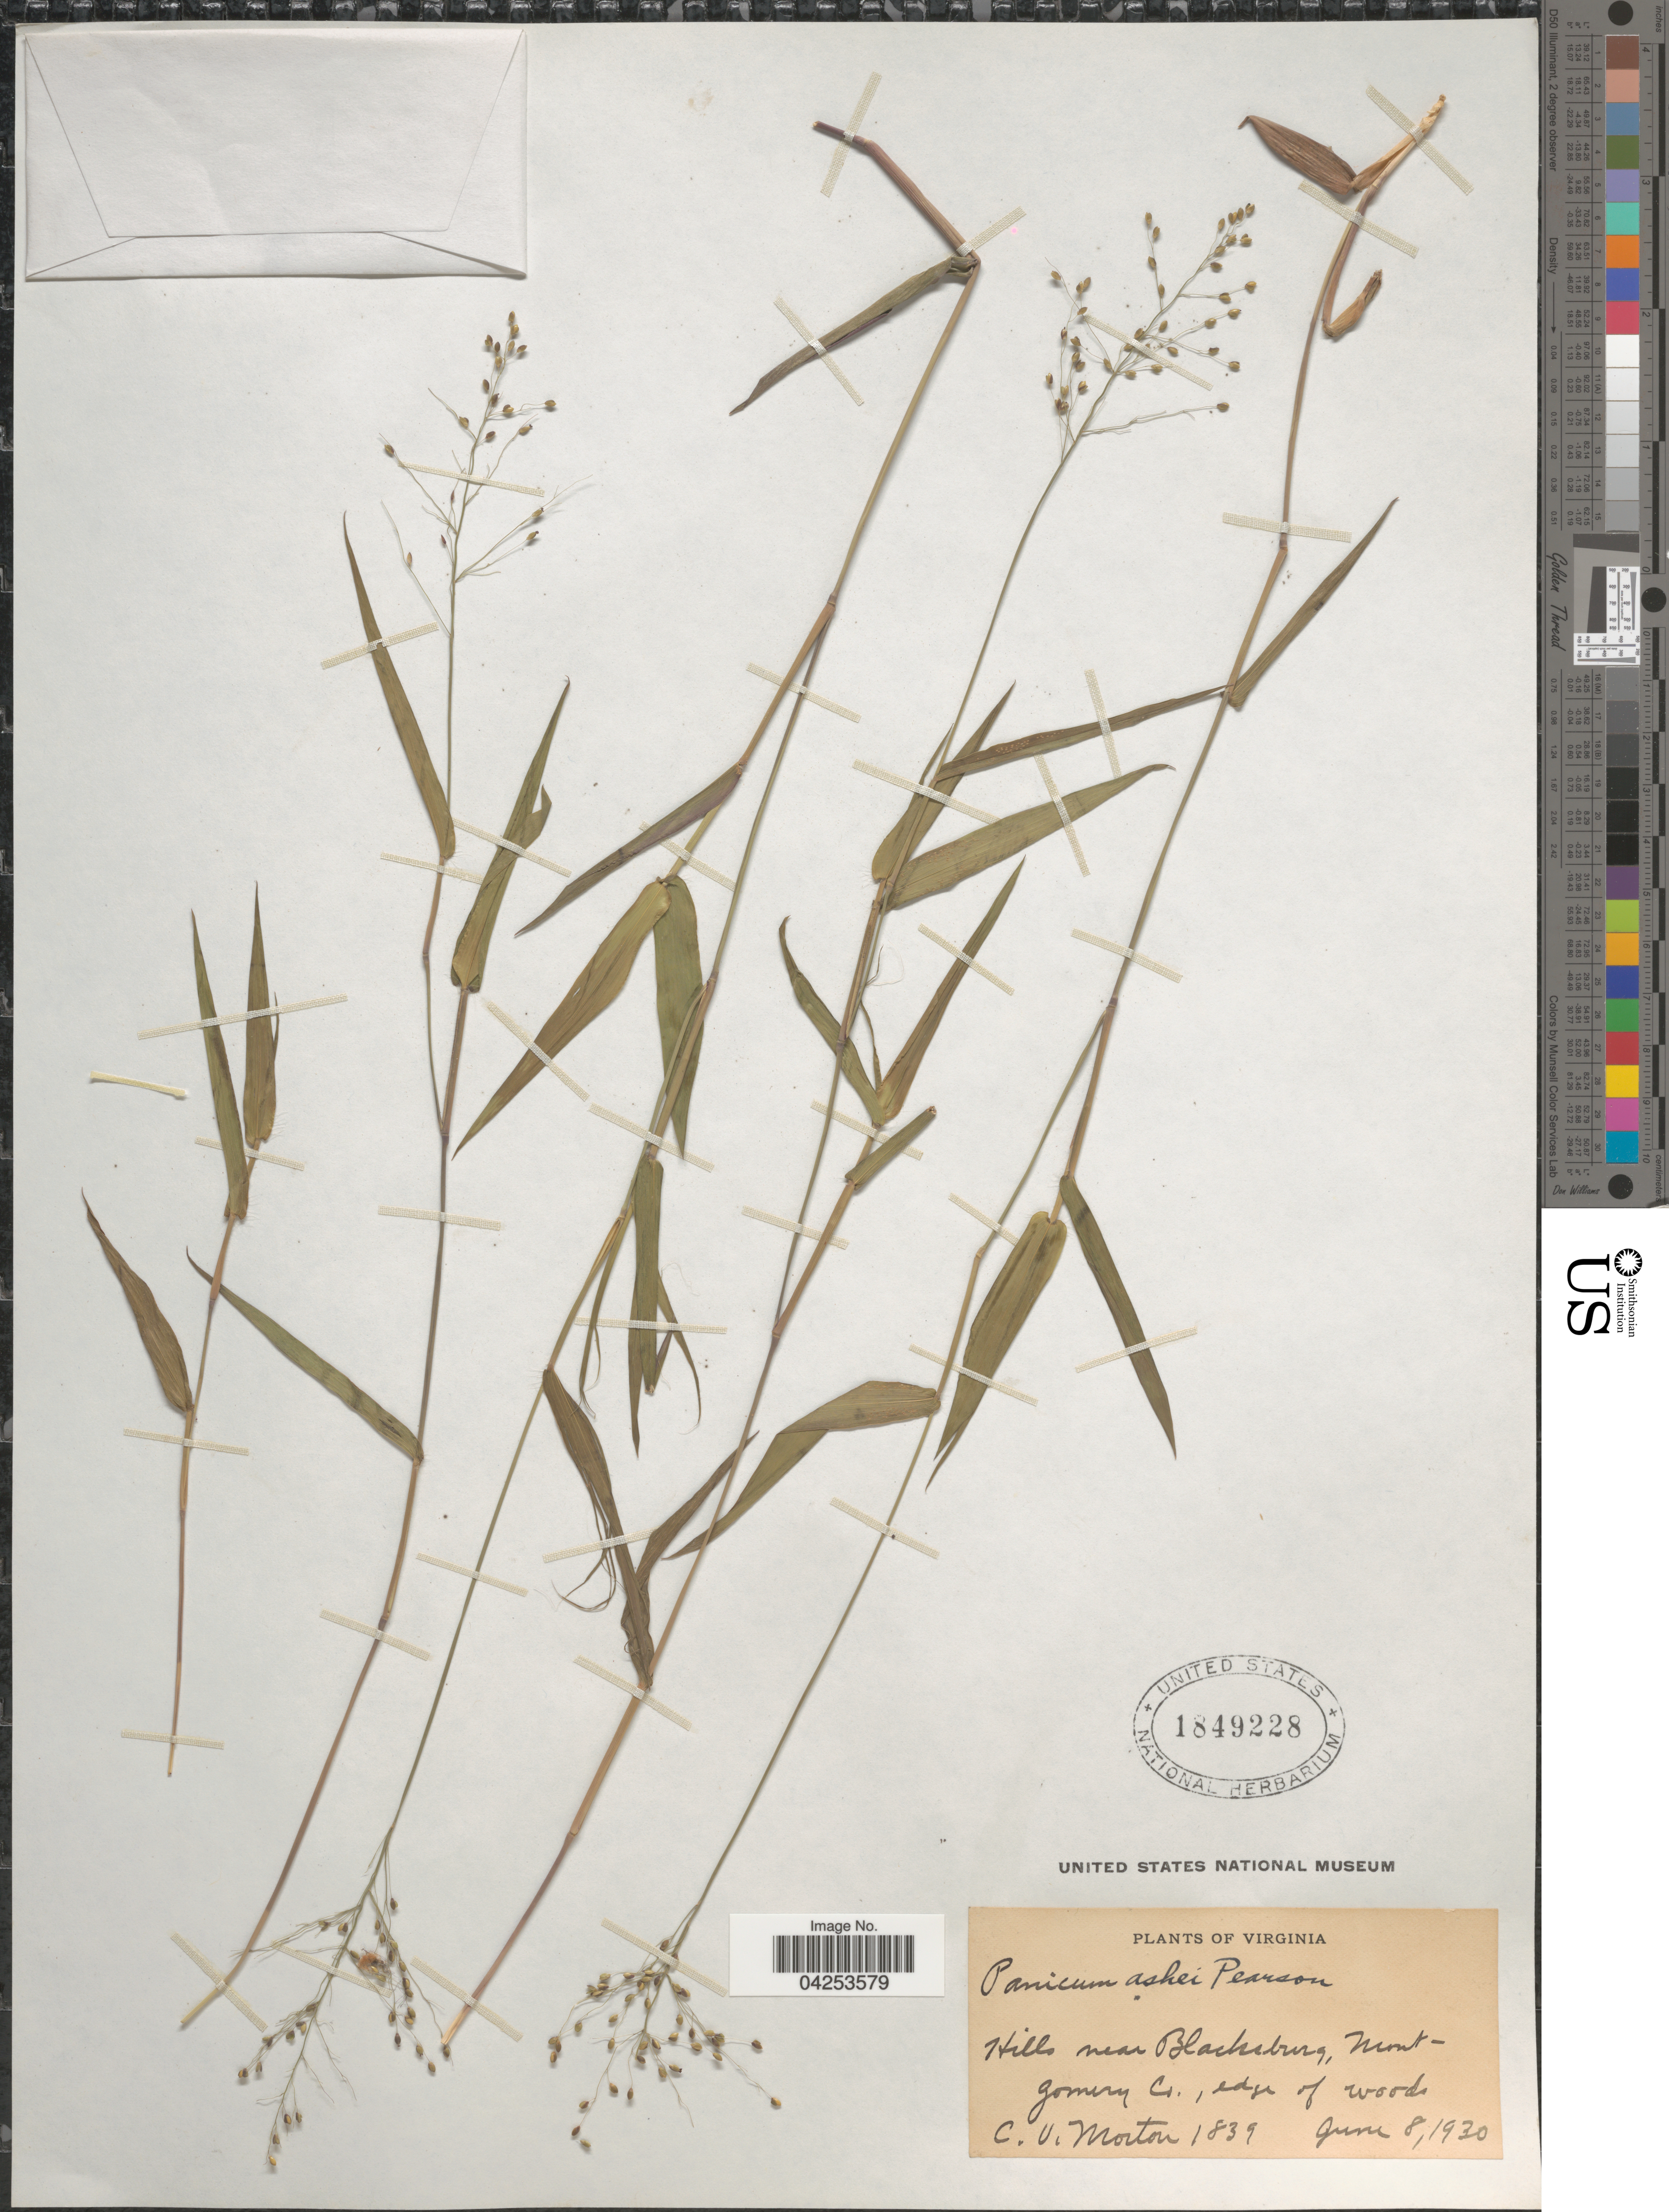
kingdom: Plantae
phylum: Tracheophyta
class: Liliopsida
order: Poales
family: Poaceae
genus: Dichanthelium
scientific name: Dichanthelium commutatum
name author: (Schult.) Gould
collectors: C. V. Morton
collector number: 1839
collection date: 1930-06-08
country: United States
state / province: Virginia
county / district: Montgomery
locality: Hills near Blacksburg, Montgomery Co., edge of woods.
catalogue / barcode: US 1849228